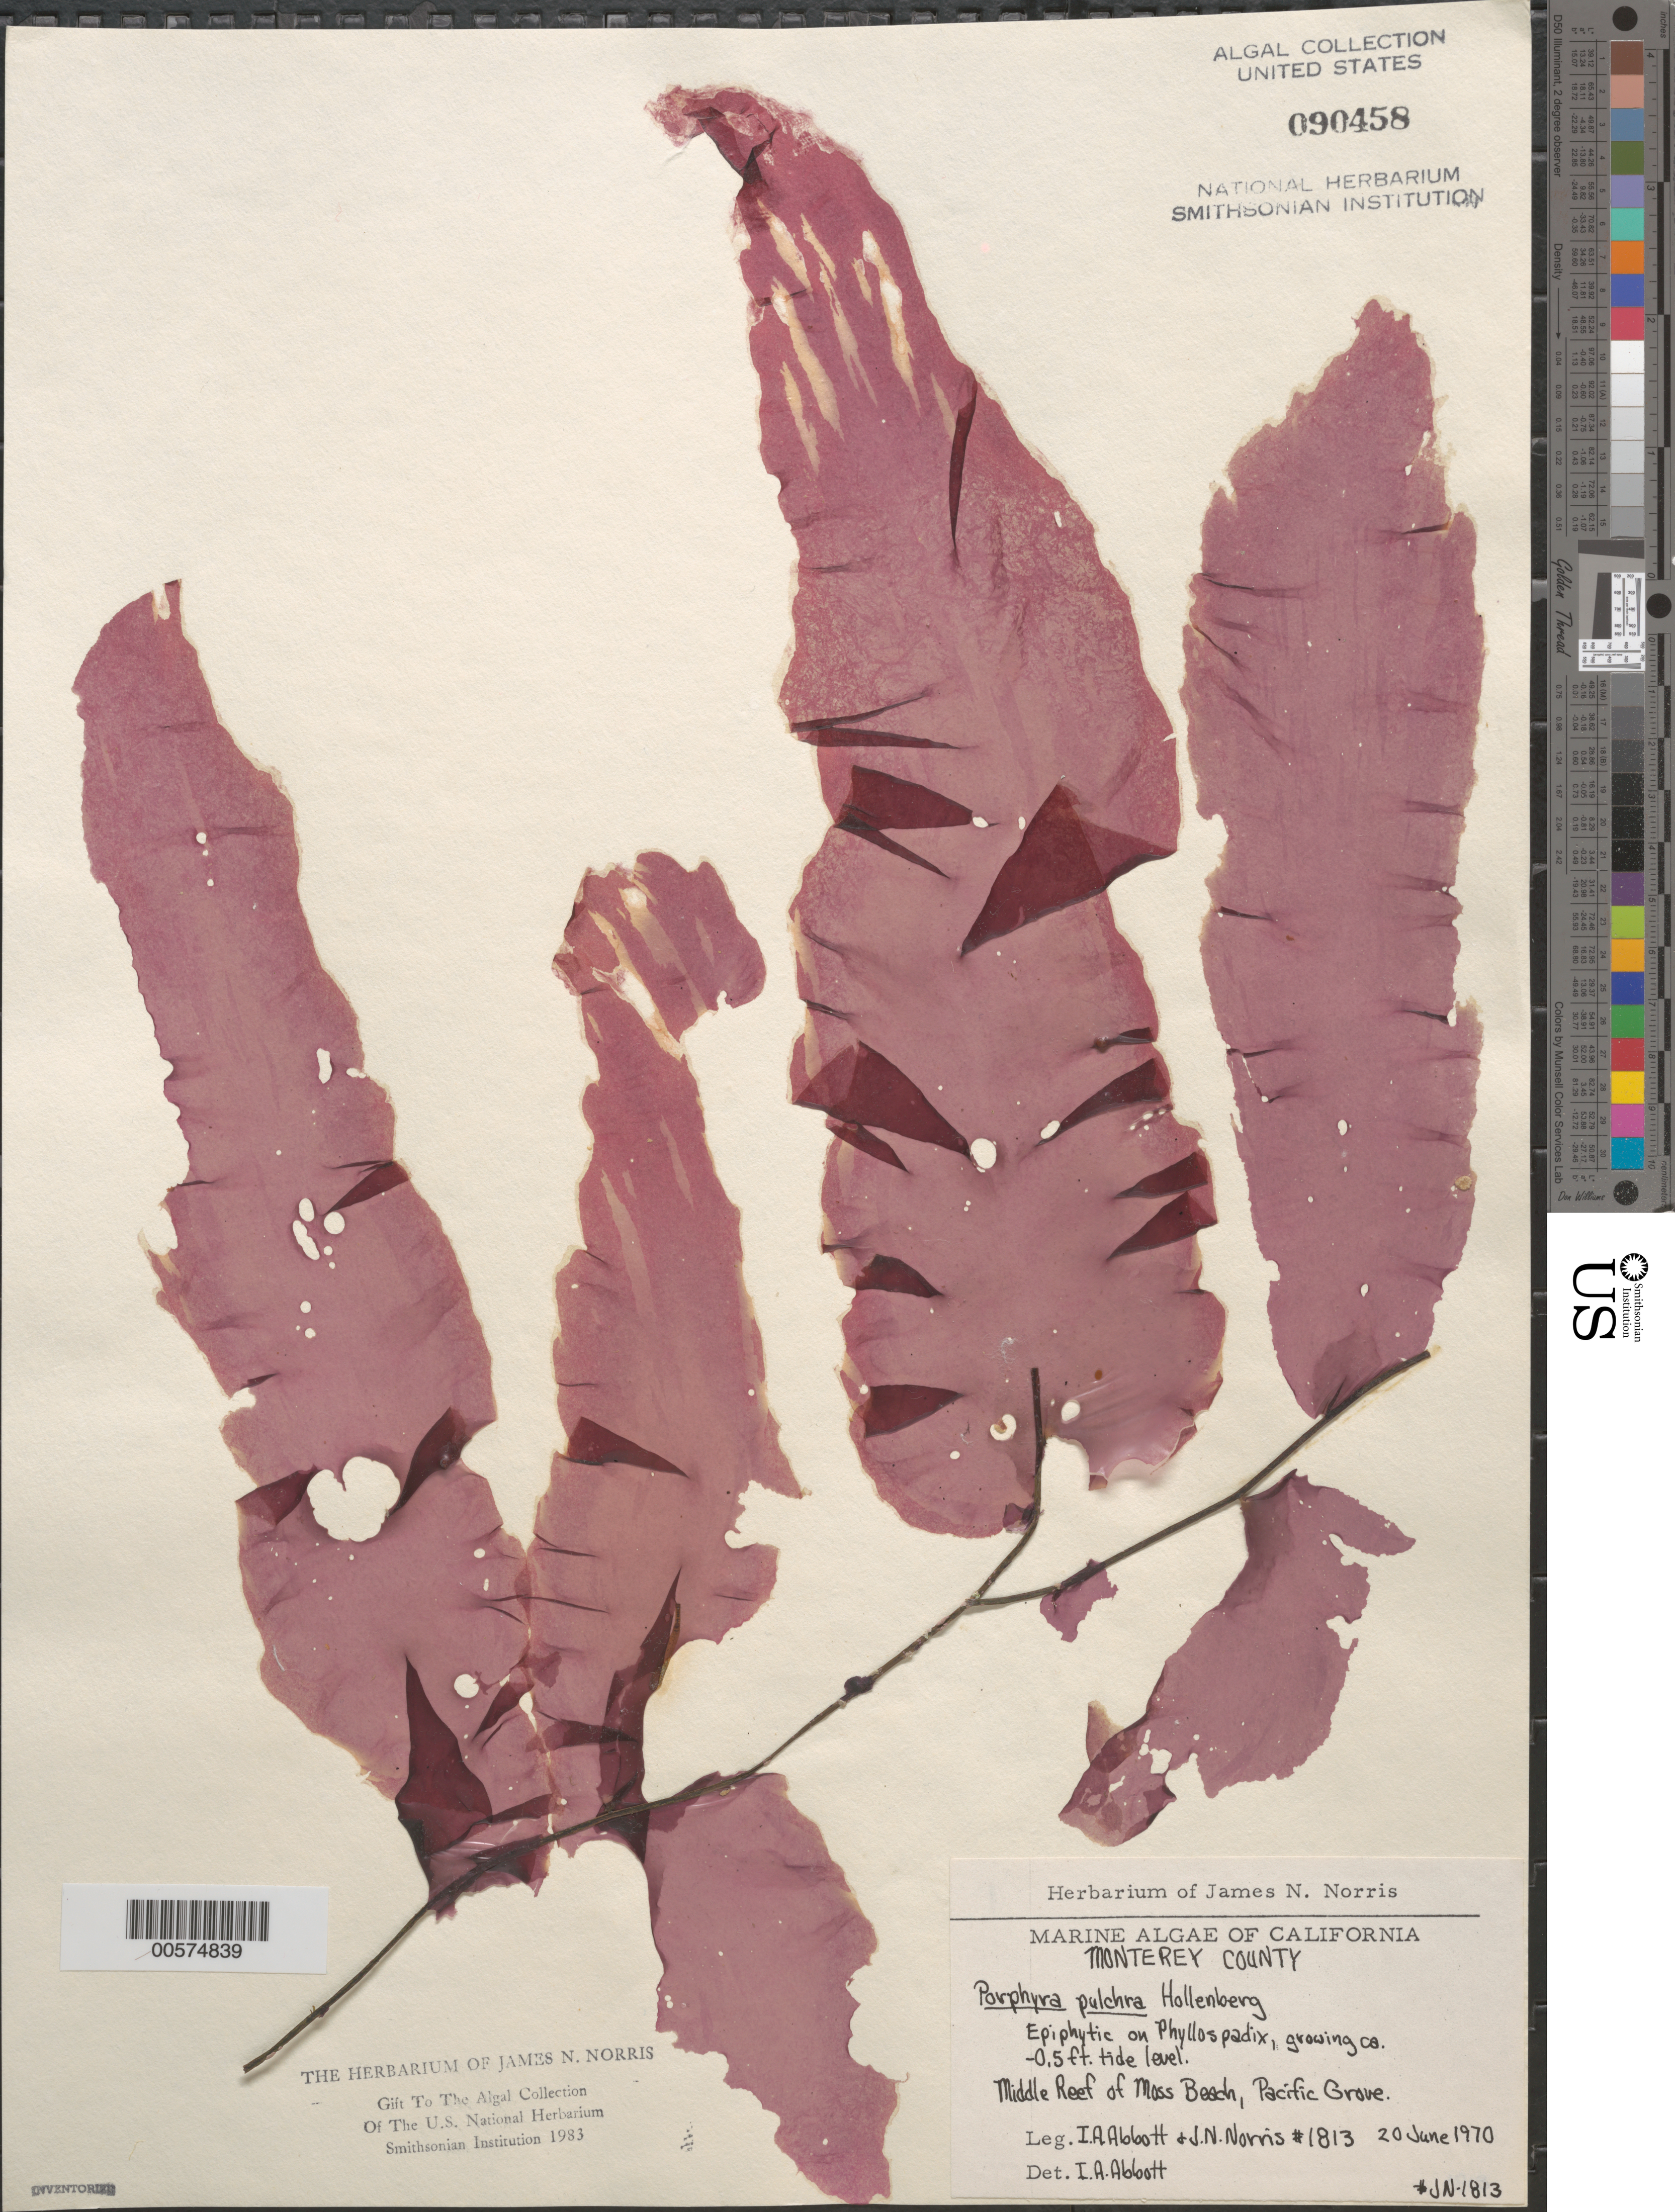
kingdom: Plantae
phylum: Rhodophyta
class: Bangiophyceae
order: Bangiales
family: Bangiaceae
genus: Porphyra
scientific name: Porphyra pulchra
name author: Hollenb. in G.M. Sm. & Hollenb.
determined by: Abbott, Isabella A.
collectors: I. A. Abbott & J. N. Norris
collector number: JN-1813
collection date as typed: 20 Jun 1970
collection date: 1970-06-20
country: United States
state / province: California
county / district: Monterey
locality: Middle reef of Moss Beach, Pacific Grove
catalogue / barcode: US 90458